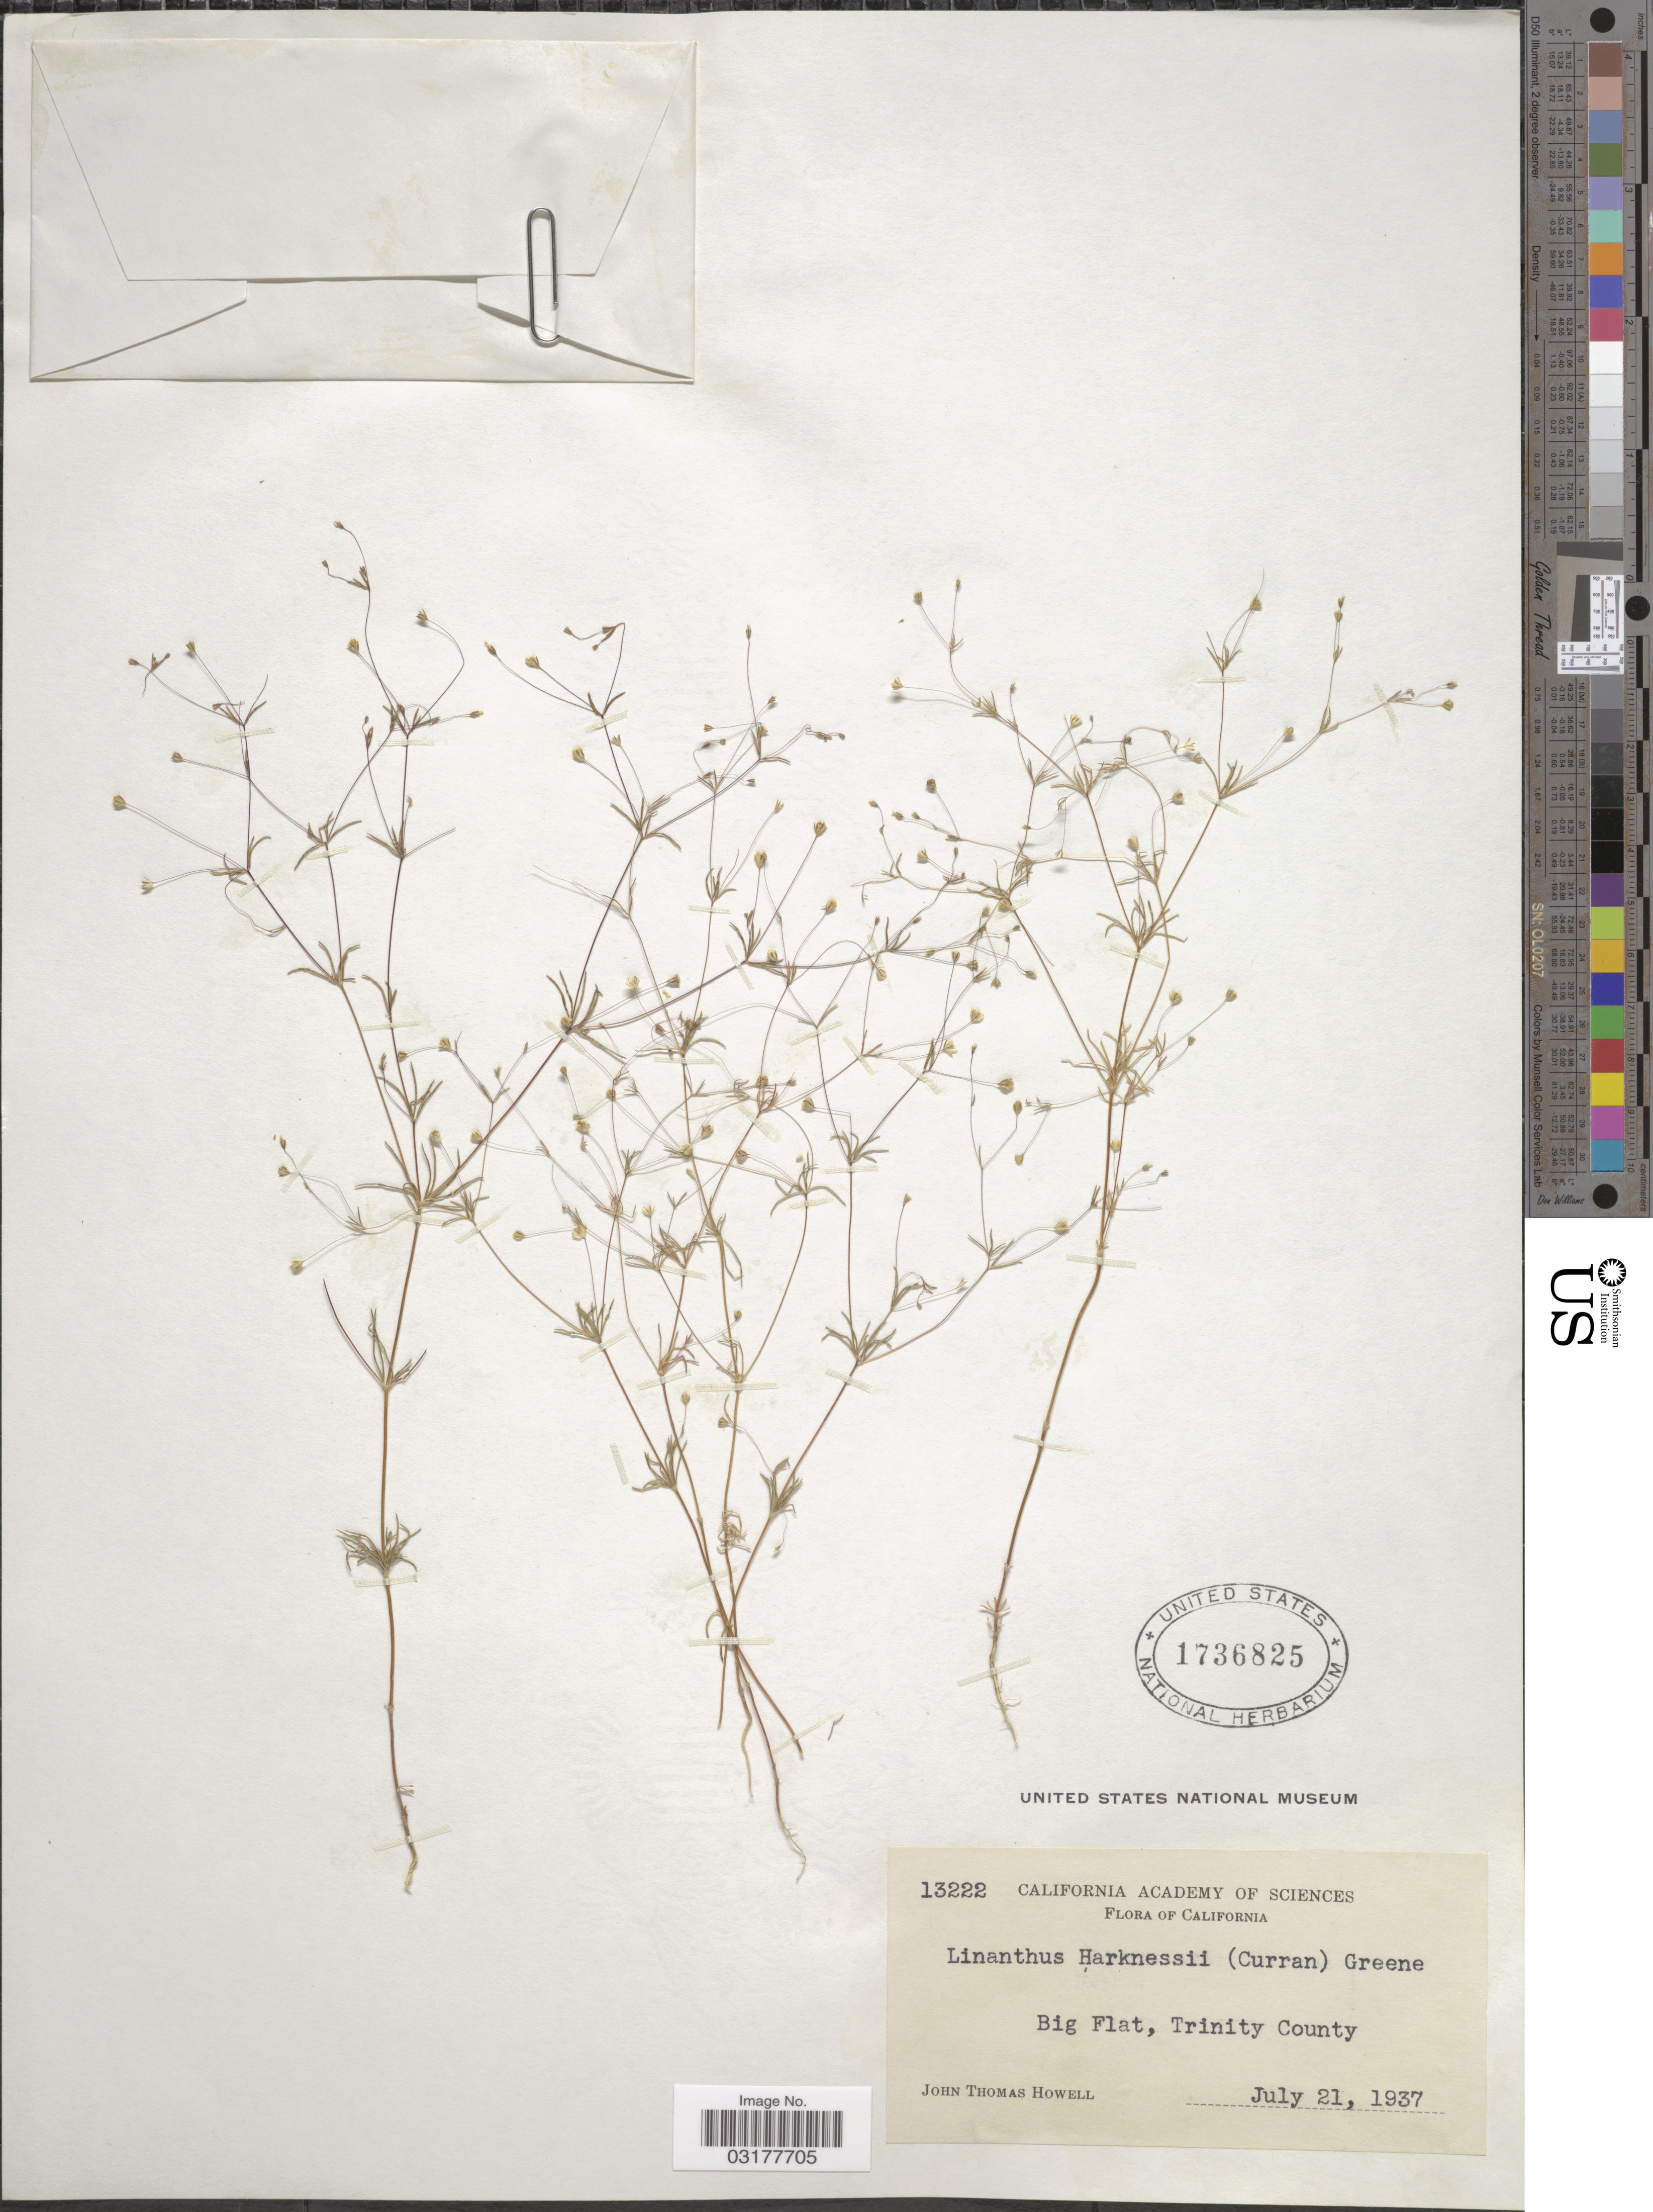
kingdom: Plantae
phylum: Tracheophyta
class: Magnoliopsida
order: Ericales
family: Polemoniaceae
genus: Leptosiphon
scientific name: Leptosiphon harknessii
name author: (Curran) J.M. Porter & L.A. Johnson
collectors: J. T. Howell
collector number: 13222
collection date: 1937-07-21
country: United States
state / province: California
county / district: Trinity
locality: Big Flat, Trinity County.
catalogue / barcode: US 1736825